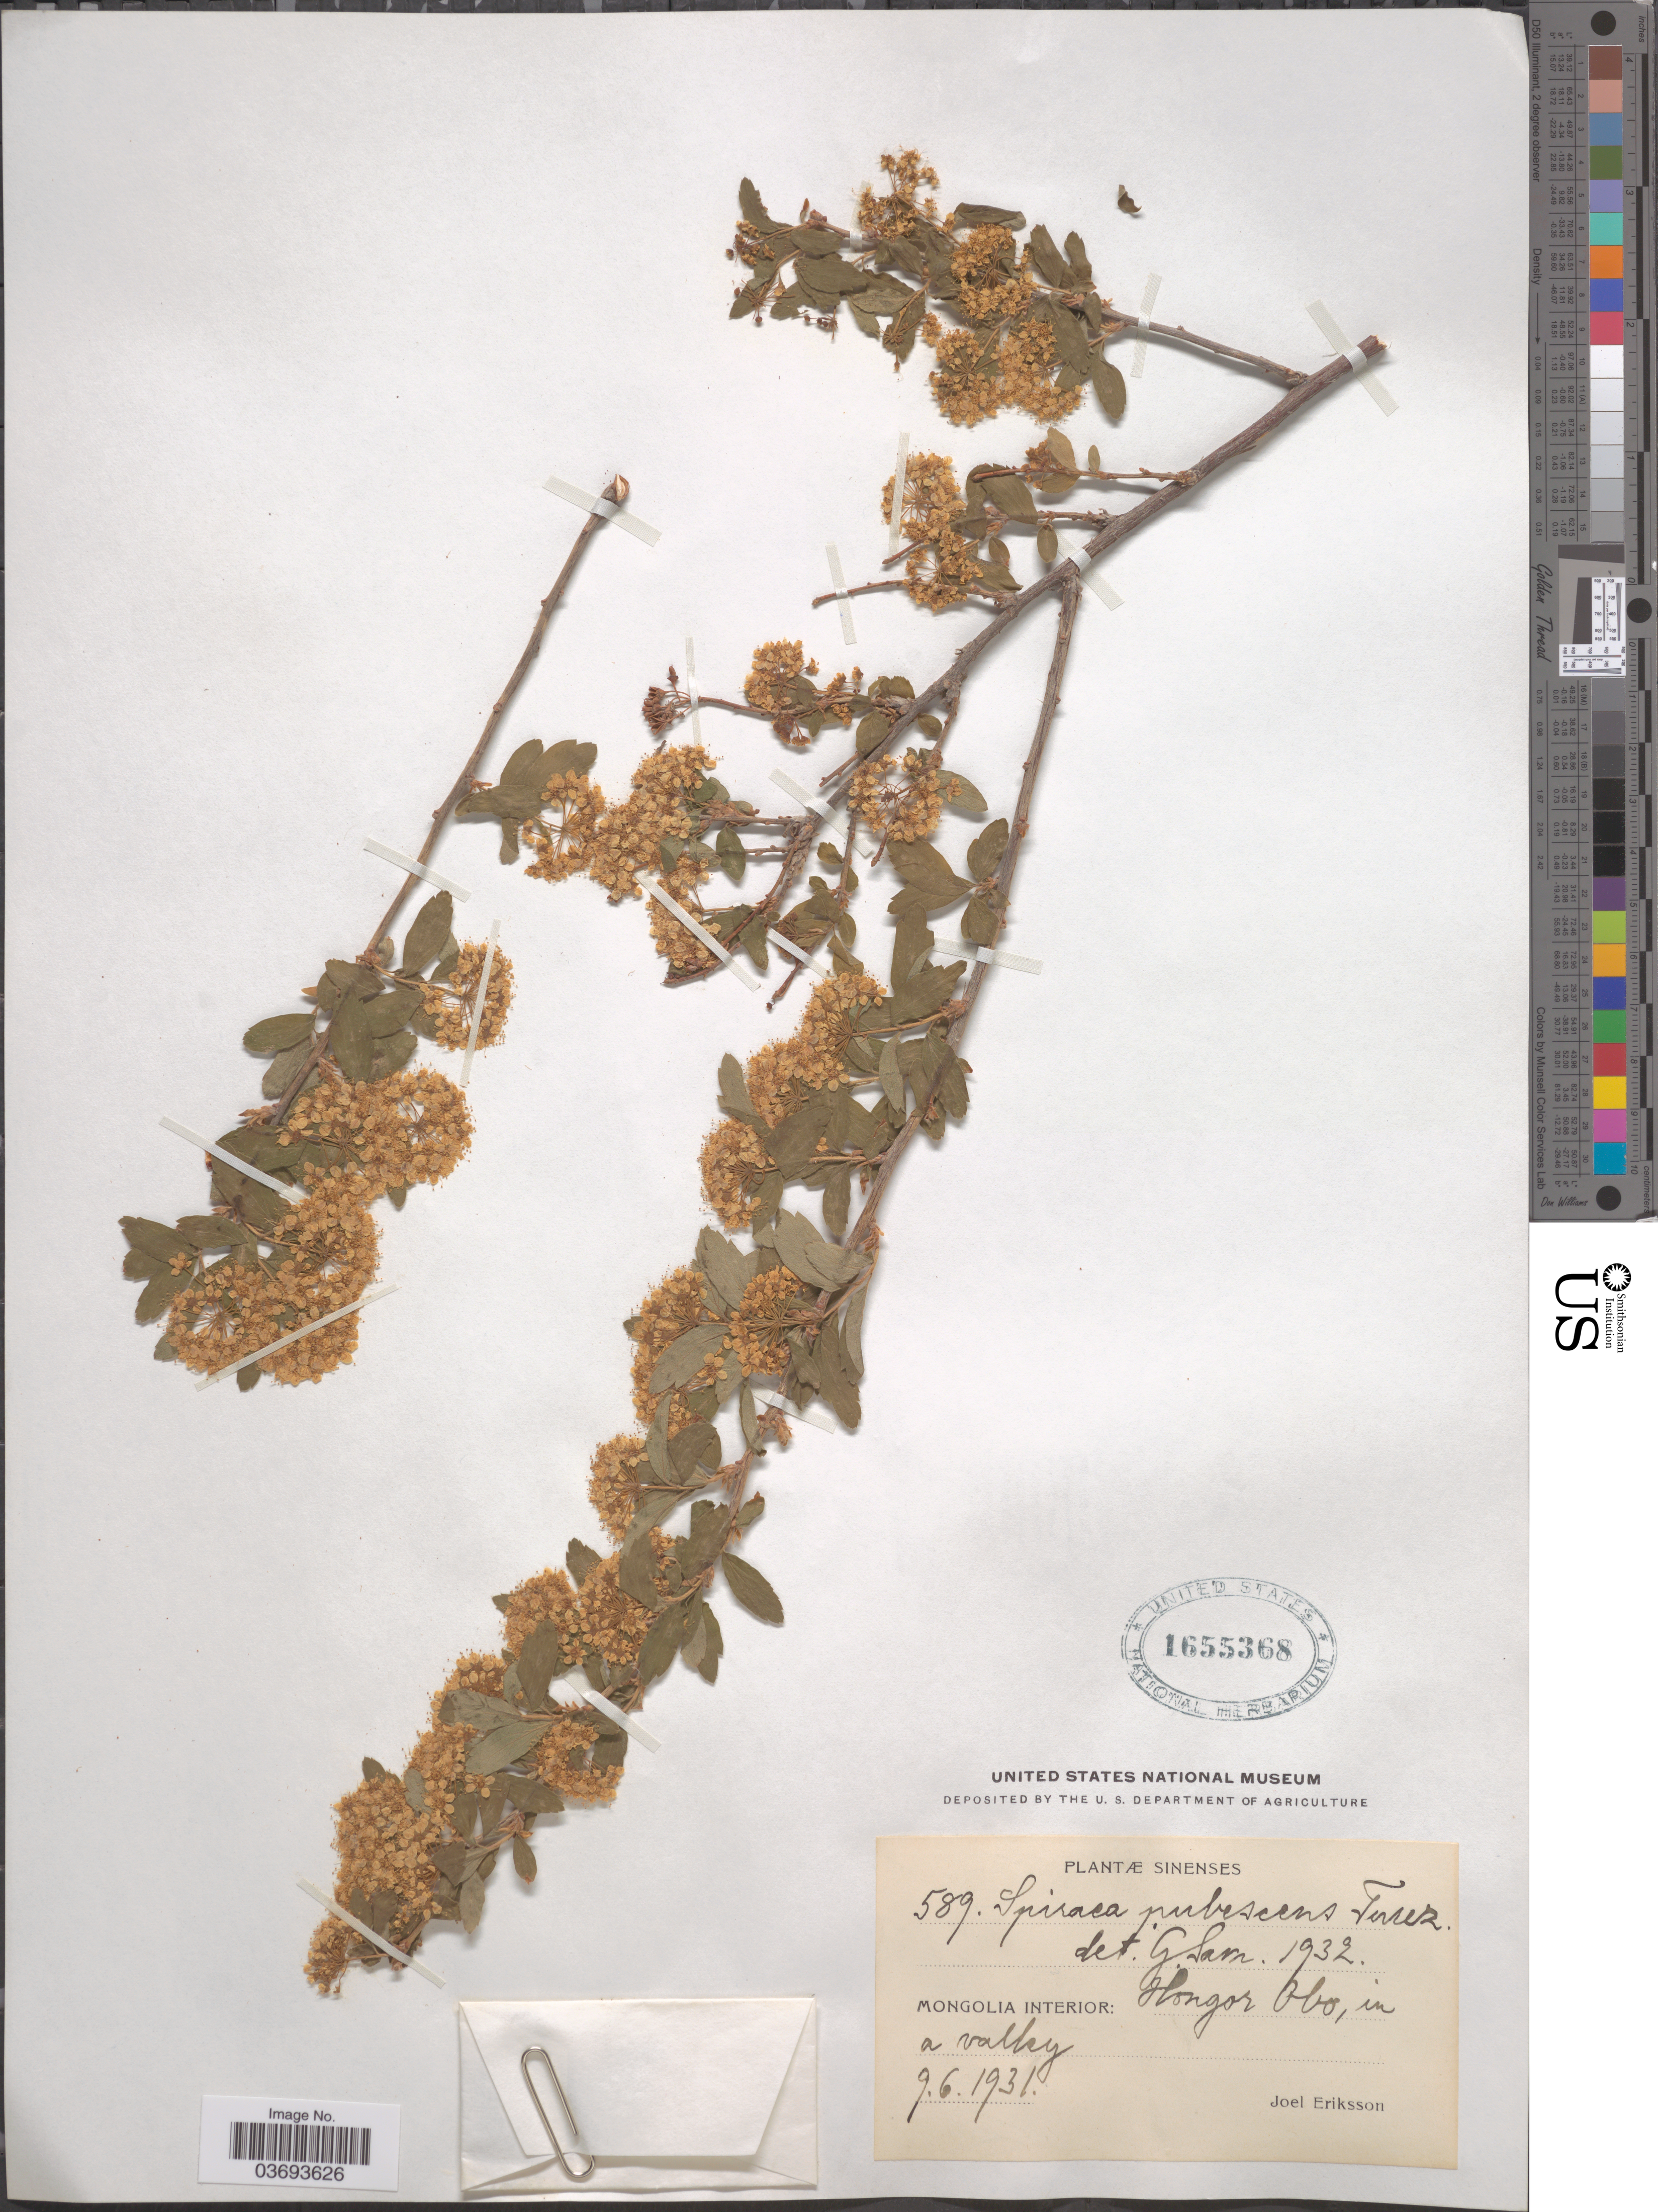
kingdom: Plantae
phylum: Tracheophyta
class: Magnoliopsida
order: Rosales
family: Rosaceae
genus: Spiraea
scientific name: Spiraea pubescens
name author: Turcz.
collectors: J. Eriksson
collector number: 589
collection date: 1931-06-09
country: China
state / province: Nei Monggol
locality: Sinenses. Mongolia Interior: Hongor Obo, in a valley.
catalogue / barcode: US 1655368